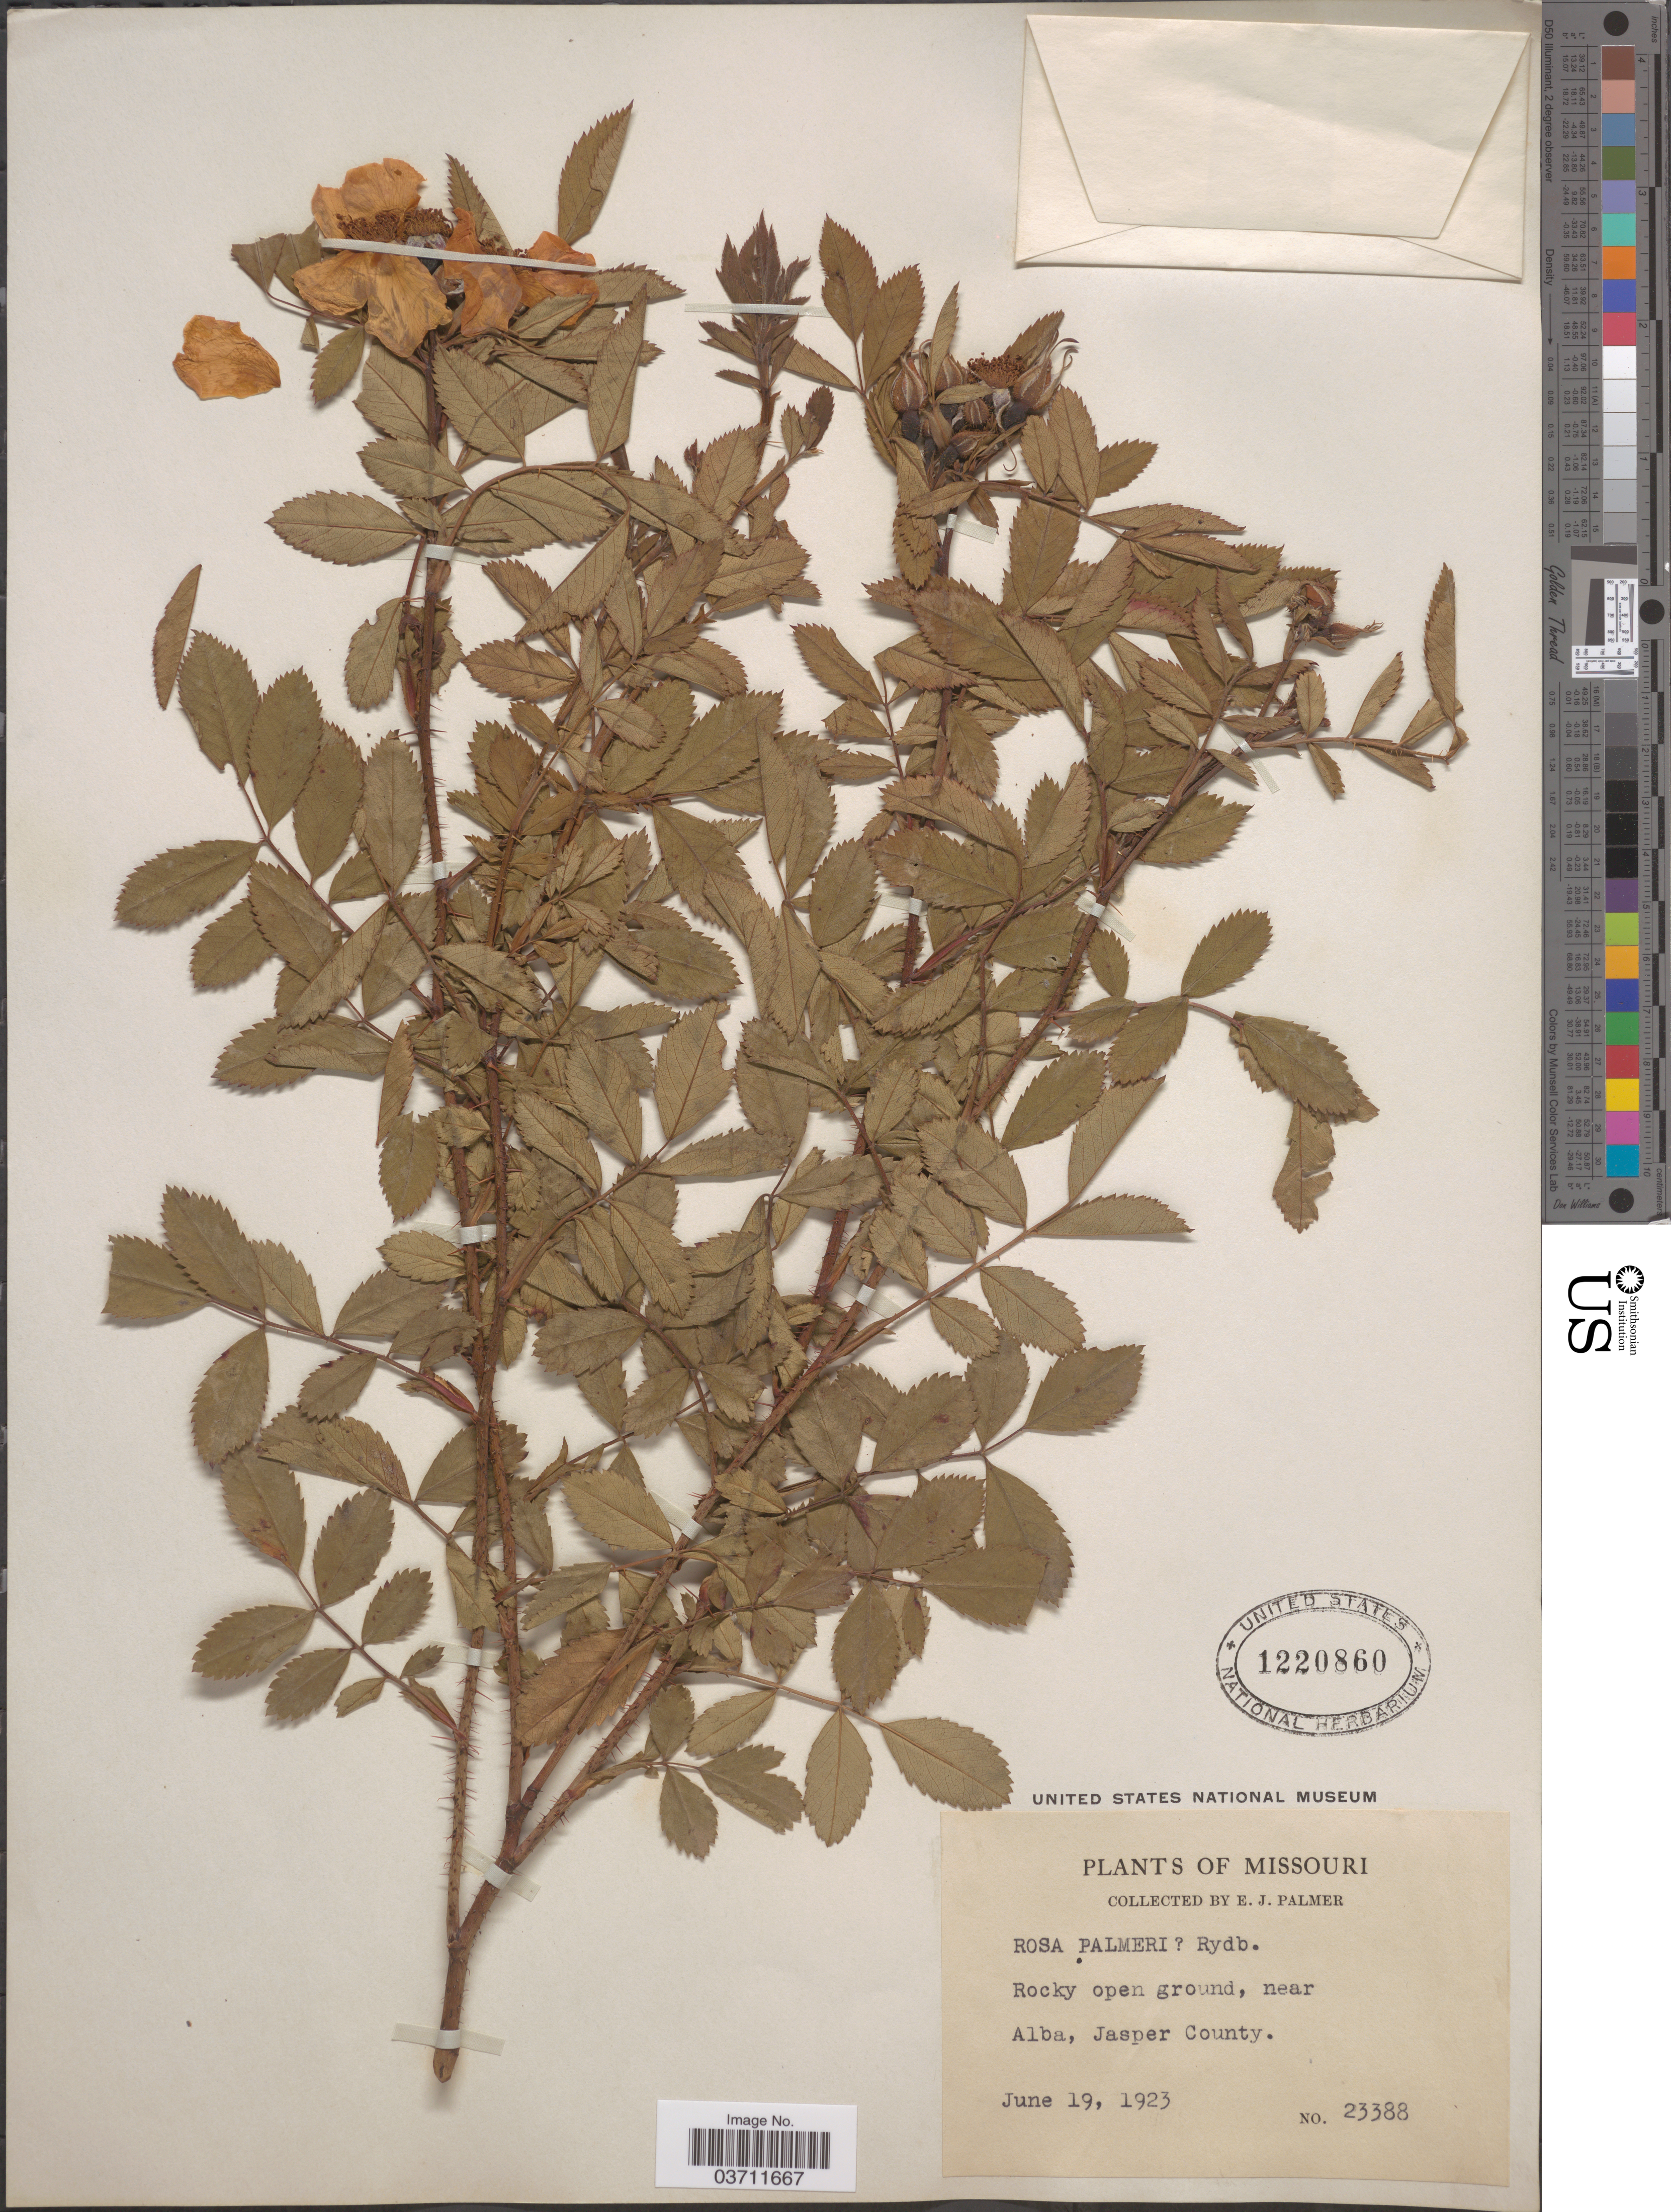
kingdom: Plantae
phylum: Tracheophyta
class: Magnoliopsida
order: Rosales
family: Rosaceae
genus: Rosa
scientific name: Rosa palmeri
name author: Rydb.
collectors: E. J. Palmer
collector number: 23388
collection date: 1923-06-19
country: United States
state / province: Missouri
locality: Near Alba, Jasper County.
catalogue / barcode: US 1220860